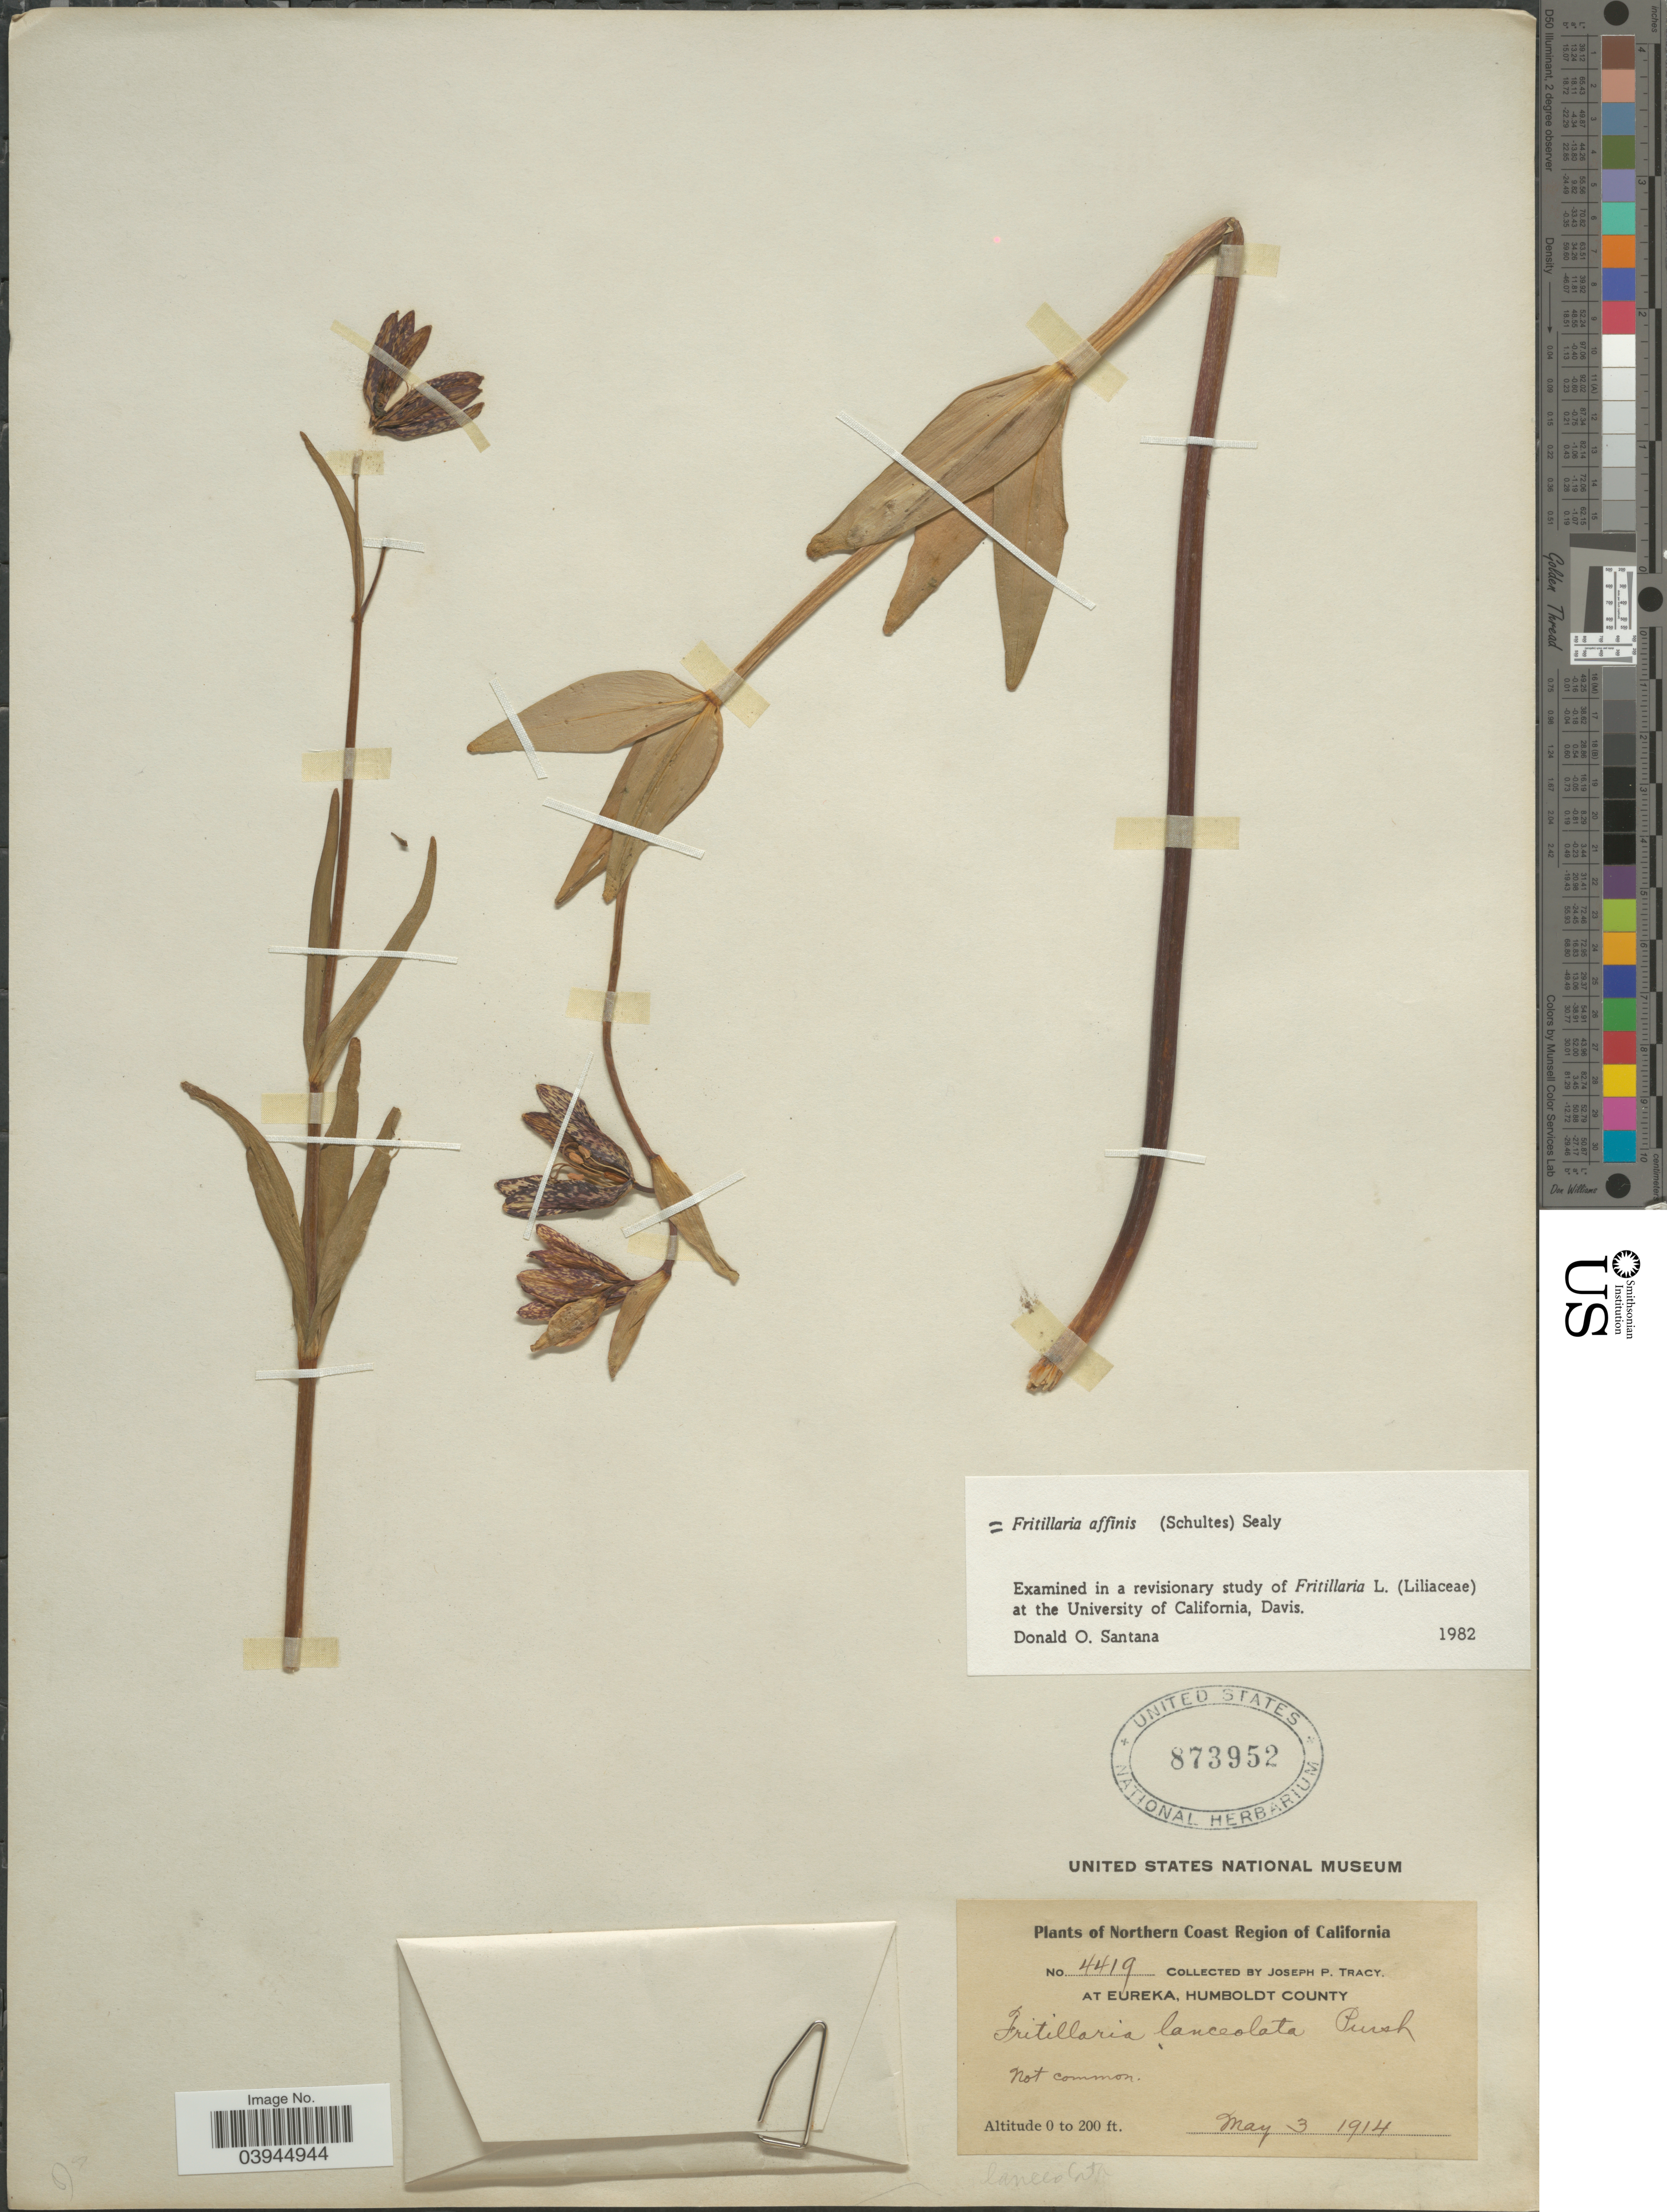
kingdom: Plantae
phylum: Tracheophyta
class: Liliopsida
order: Liliales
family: Liliaceae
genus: Fritillaria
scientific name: Fritillaria affinis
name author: (Schult. & Schult. f.) Sealy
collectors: J. Tracy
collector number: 4419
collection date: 1914-05-03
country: United States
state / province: California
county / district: Humboldt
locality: Northern Coast Region of California. At Eureka, Humboldt County.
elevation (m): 0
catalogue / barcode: US 873952